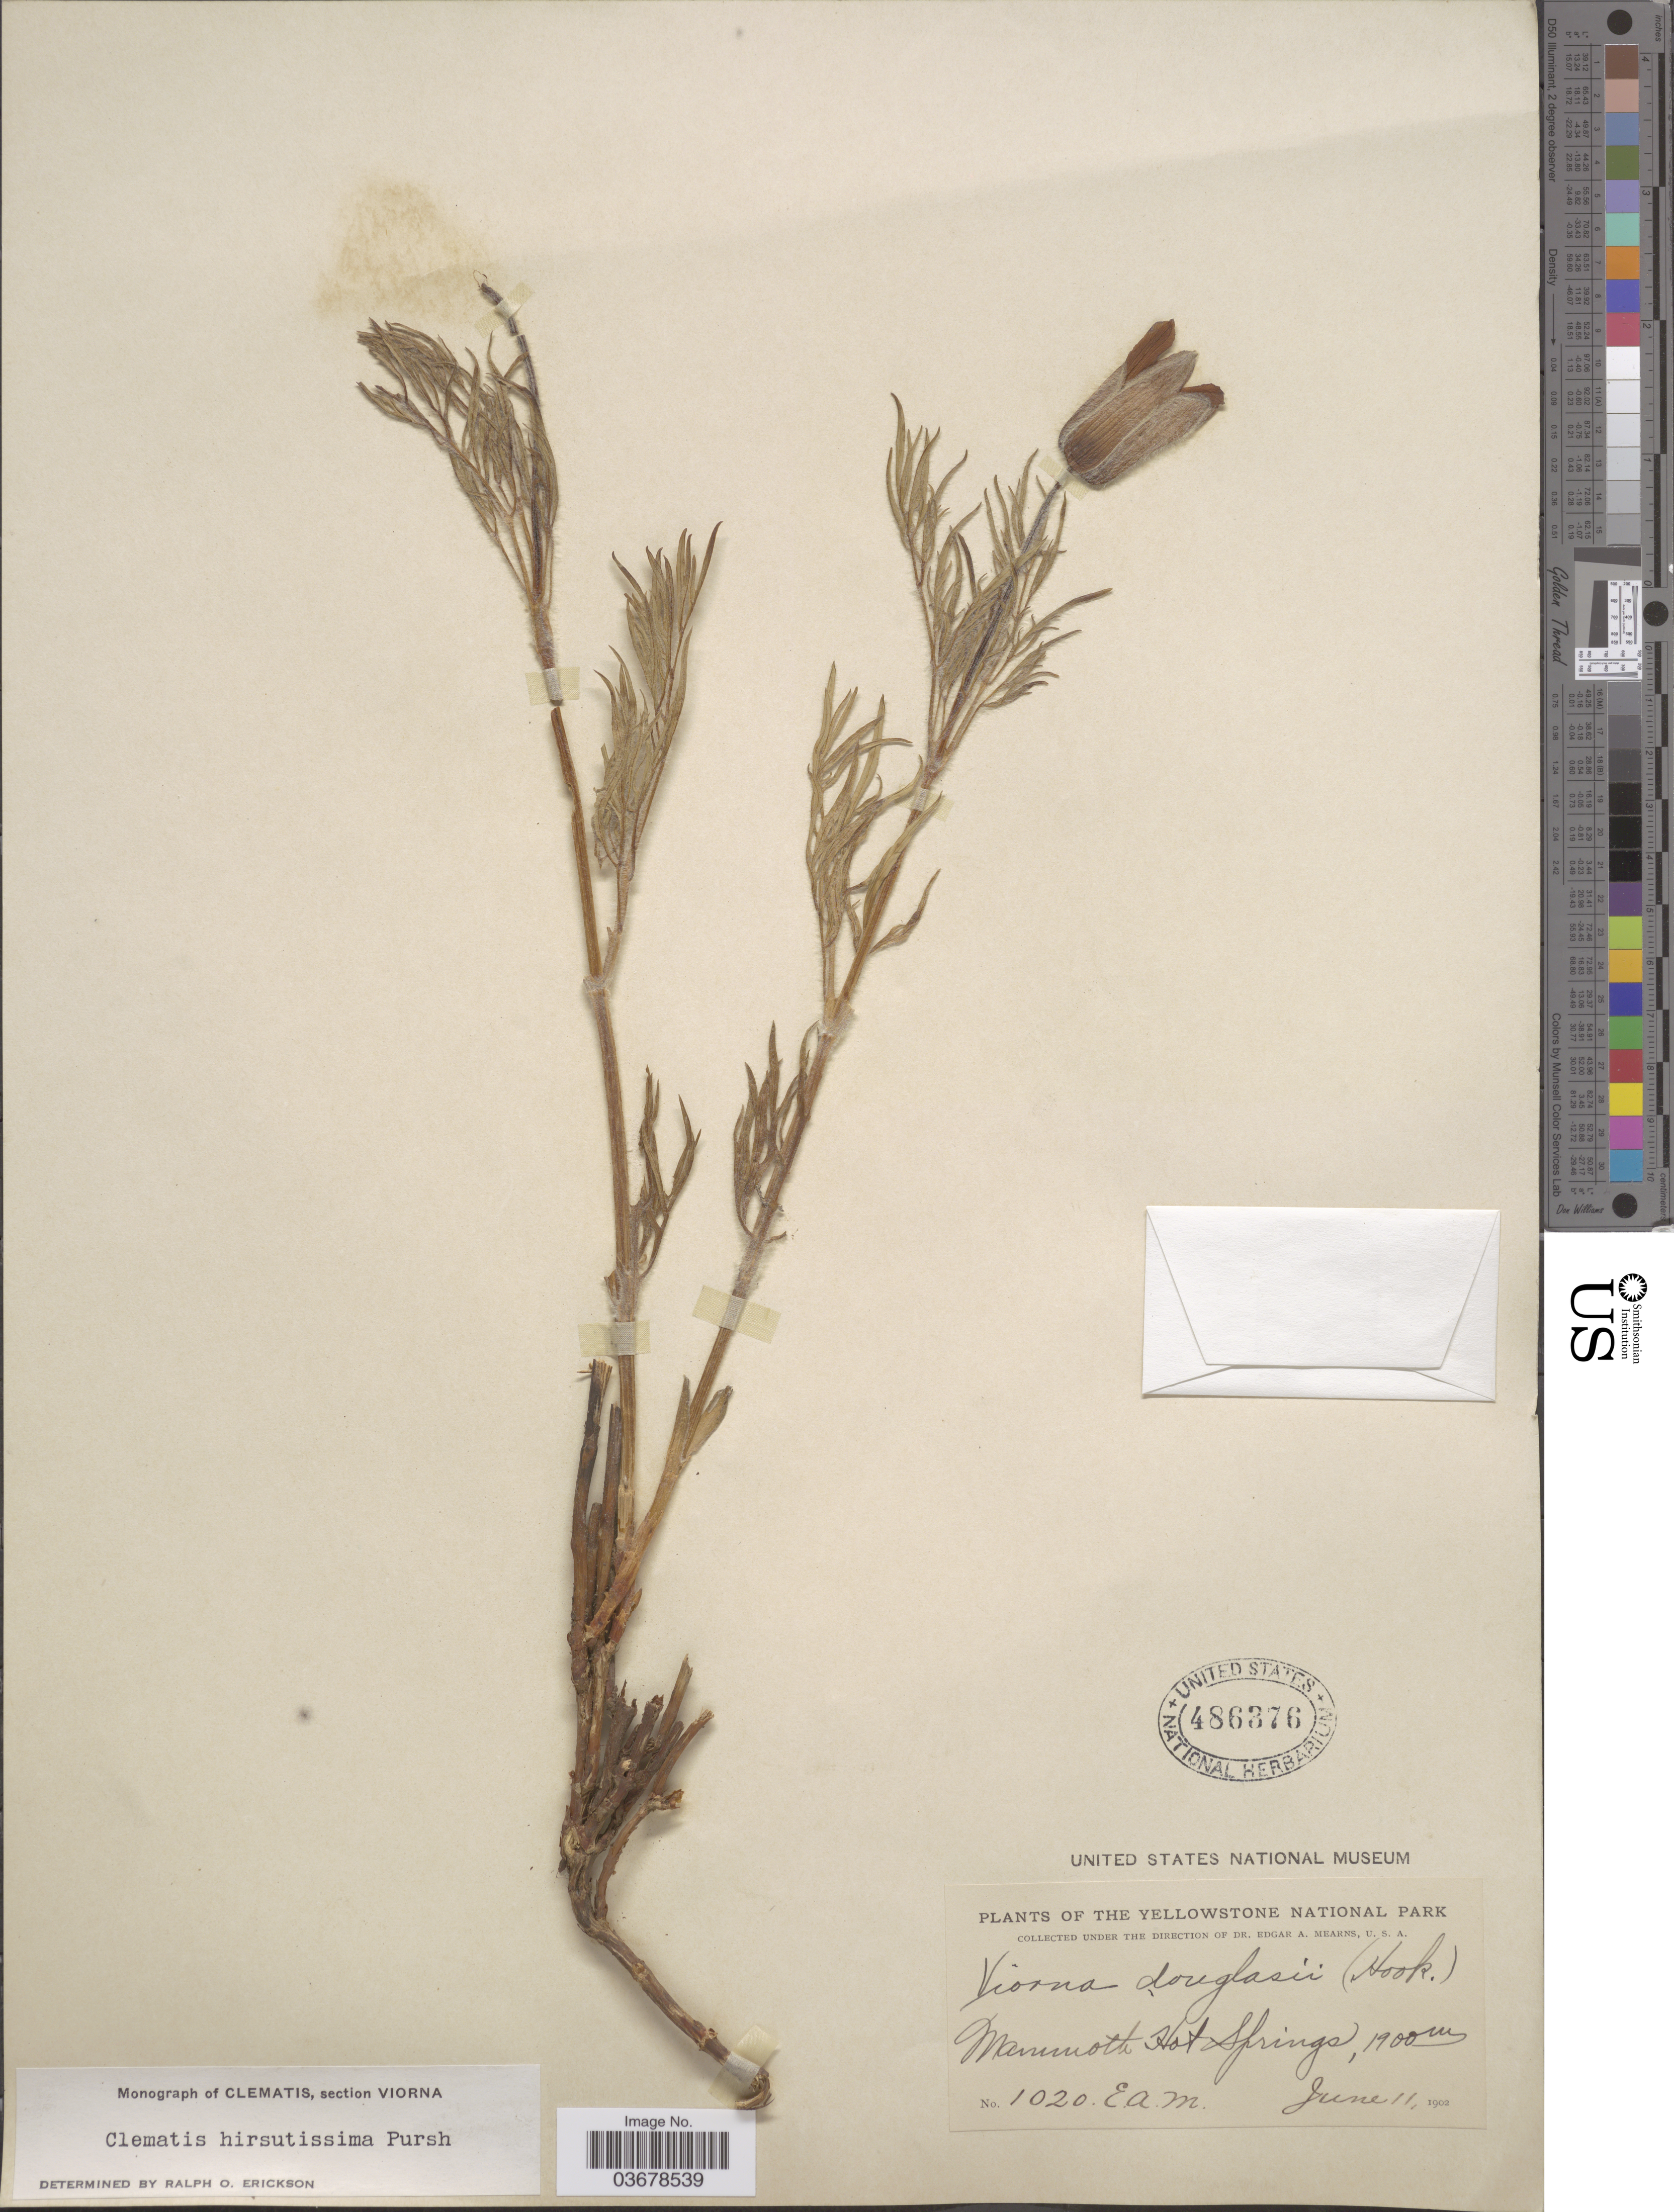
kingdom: Plantae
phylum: Tracheophyta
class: Magnoliopsida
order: Ranunculales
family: Ranunculaceae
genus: Clematis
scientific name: Clematis viorna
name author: L.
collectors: E. A. Mearns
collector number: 1020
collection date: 1902-06-11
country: United States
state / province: Wyoming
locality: The Yellowstone National Park. Mammoth Hot Springs.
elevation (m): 1900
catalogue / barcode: US 486376